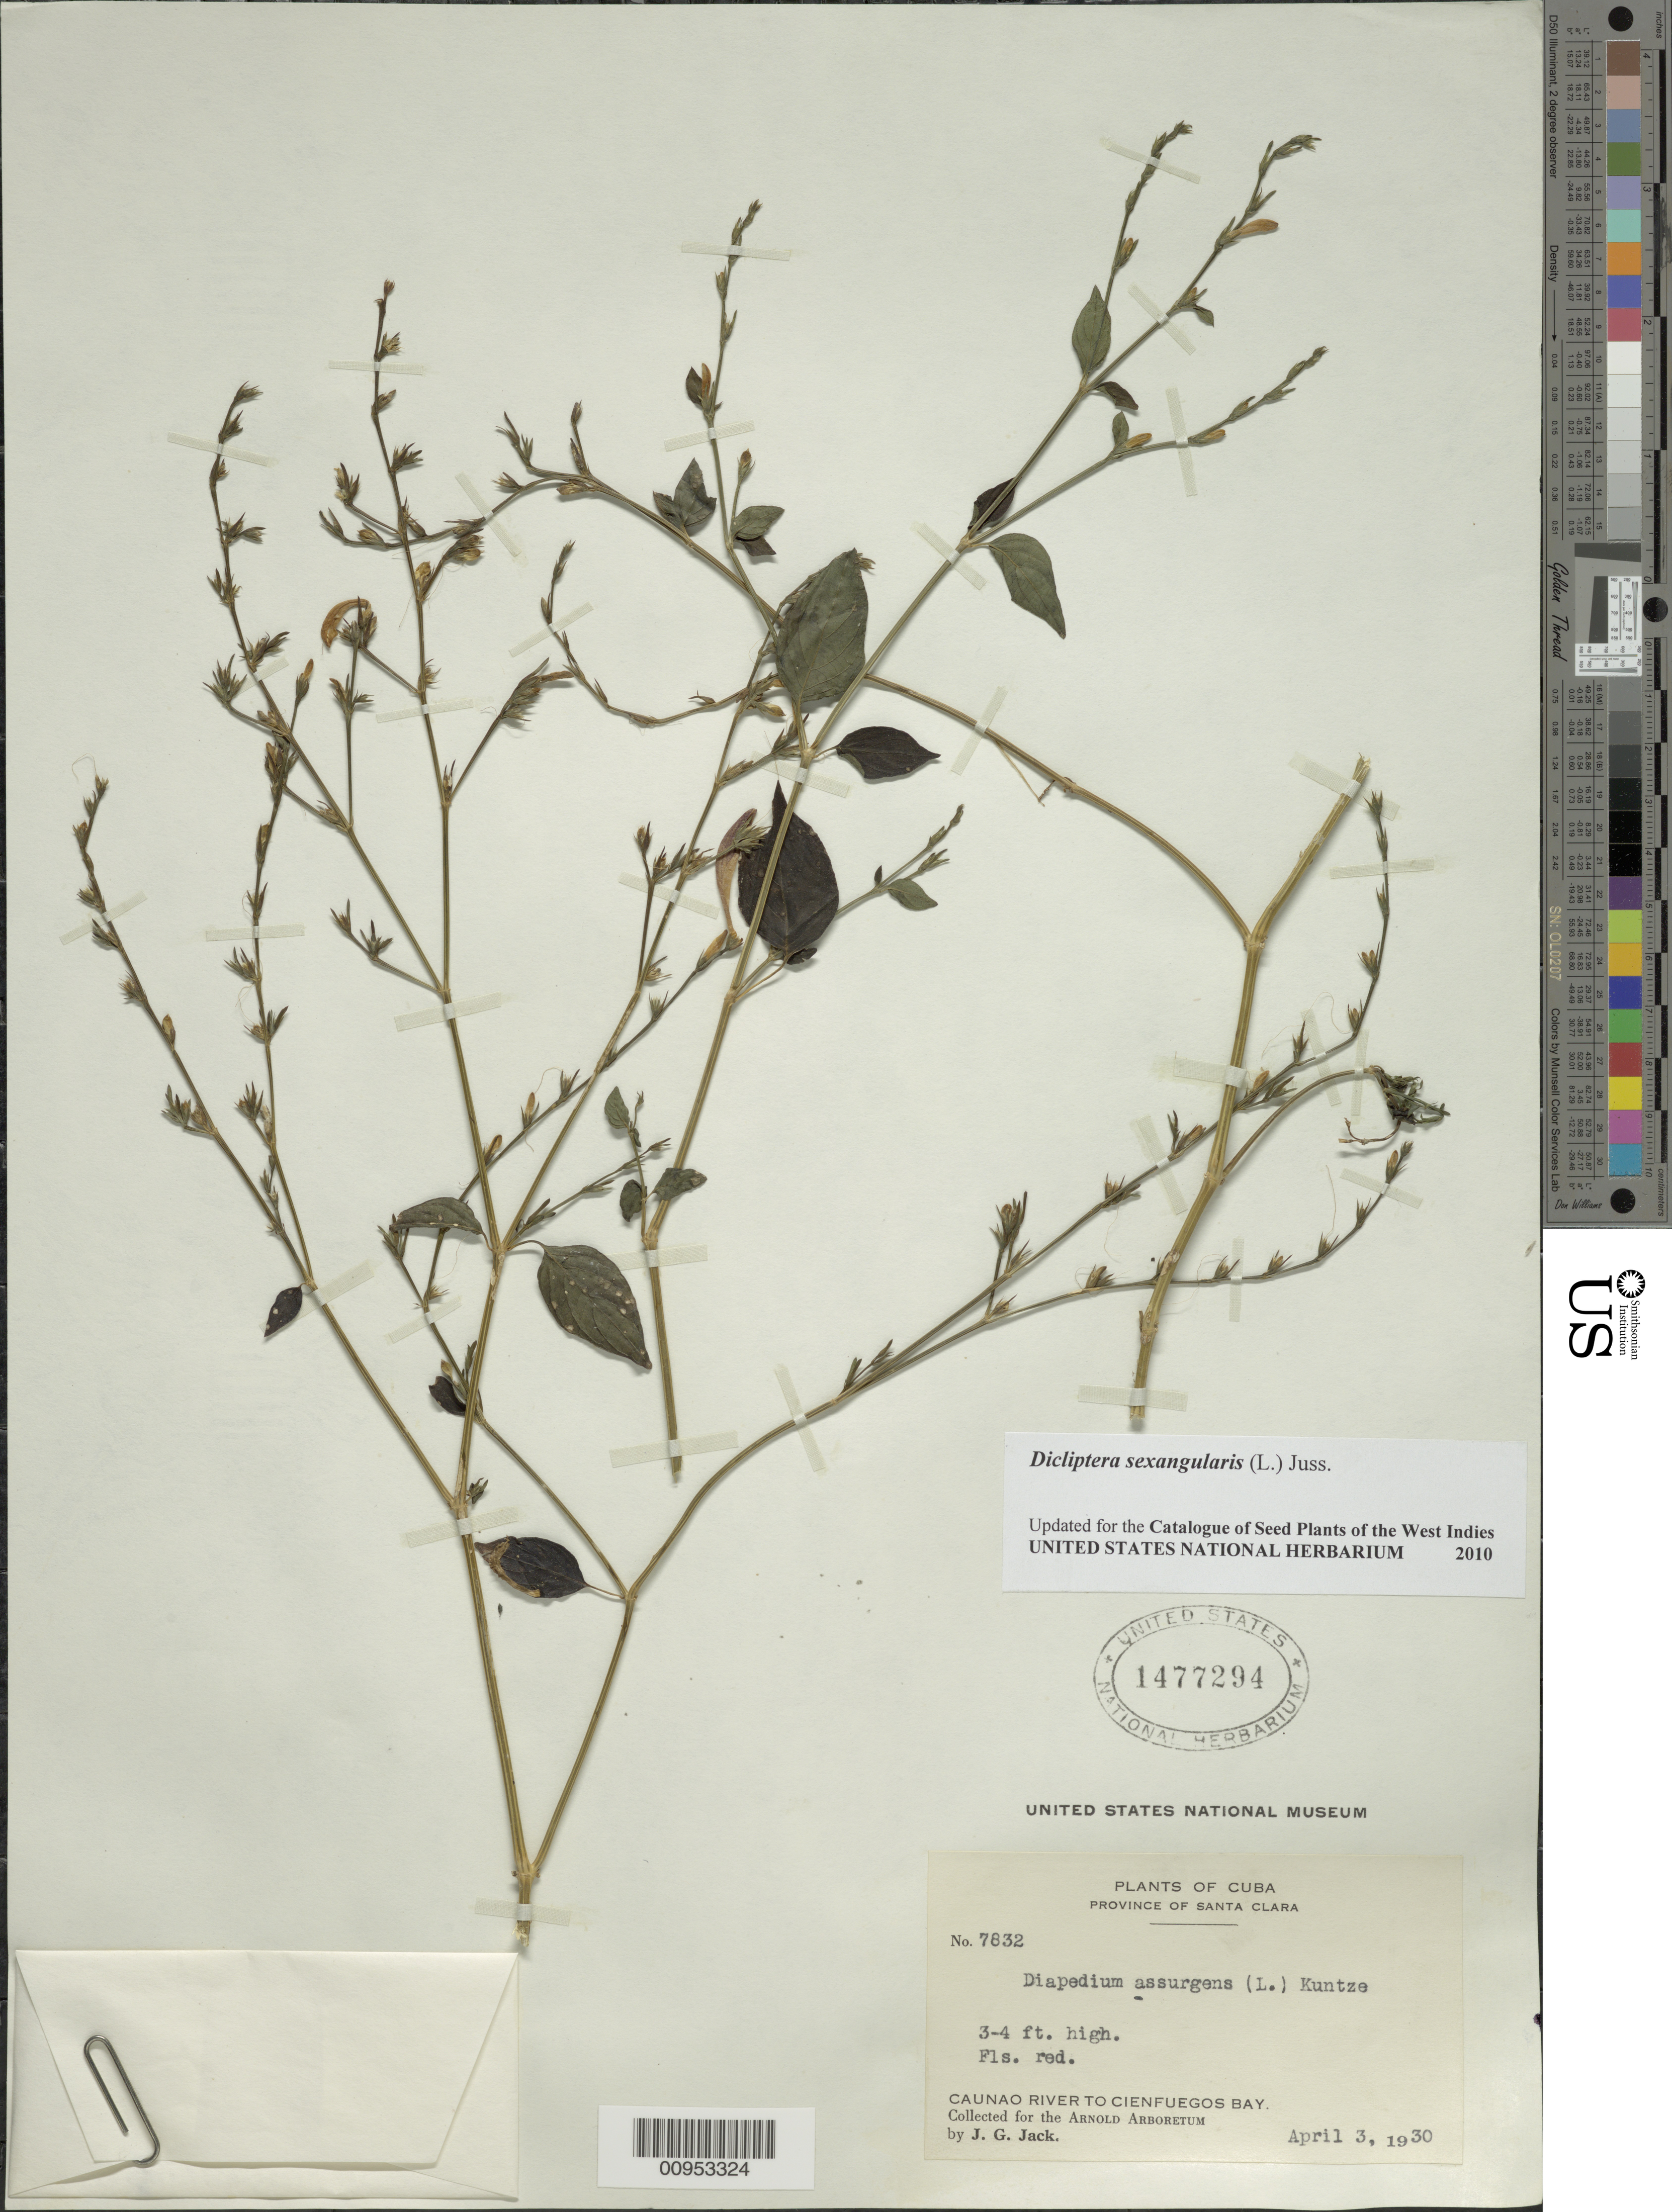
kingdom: Plantae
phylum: Tracheophyta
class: Magnoliopsida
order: Lamiales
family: Acanthaceae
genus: Dicliptera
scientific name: Dicliptera sexangularis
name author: (L.) Juss.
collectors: J. G. Jack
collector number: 7832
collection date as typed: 03 Apr 1930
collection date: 1930-04-03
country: Cuba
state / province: Santa Clara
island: Cuba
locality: Cuanao River to Cienfuegos Bay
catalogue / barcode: US 1477294